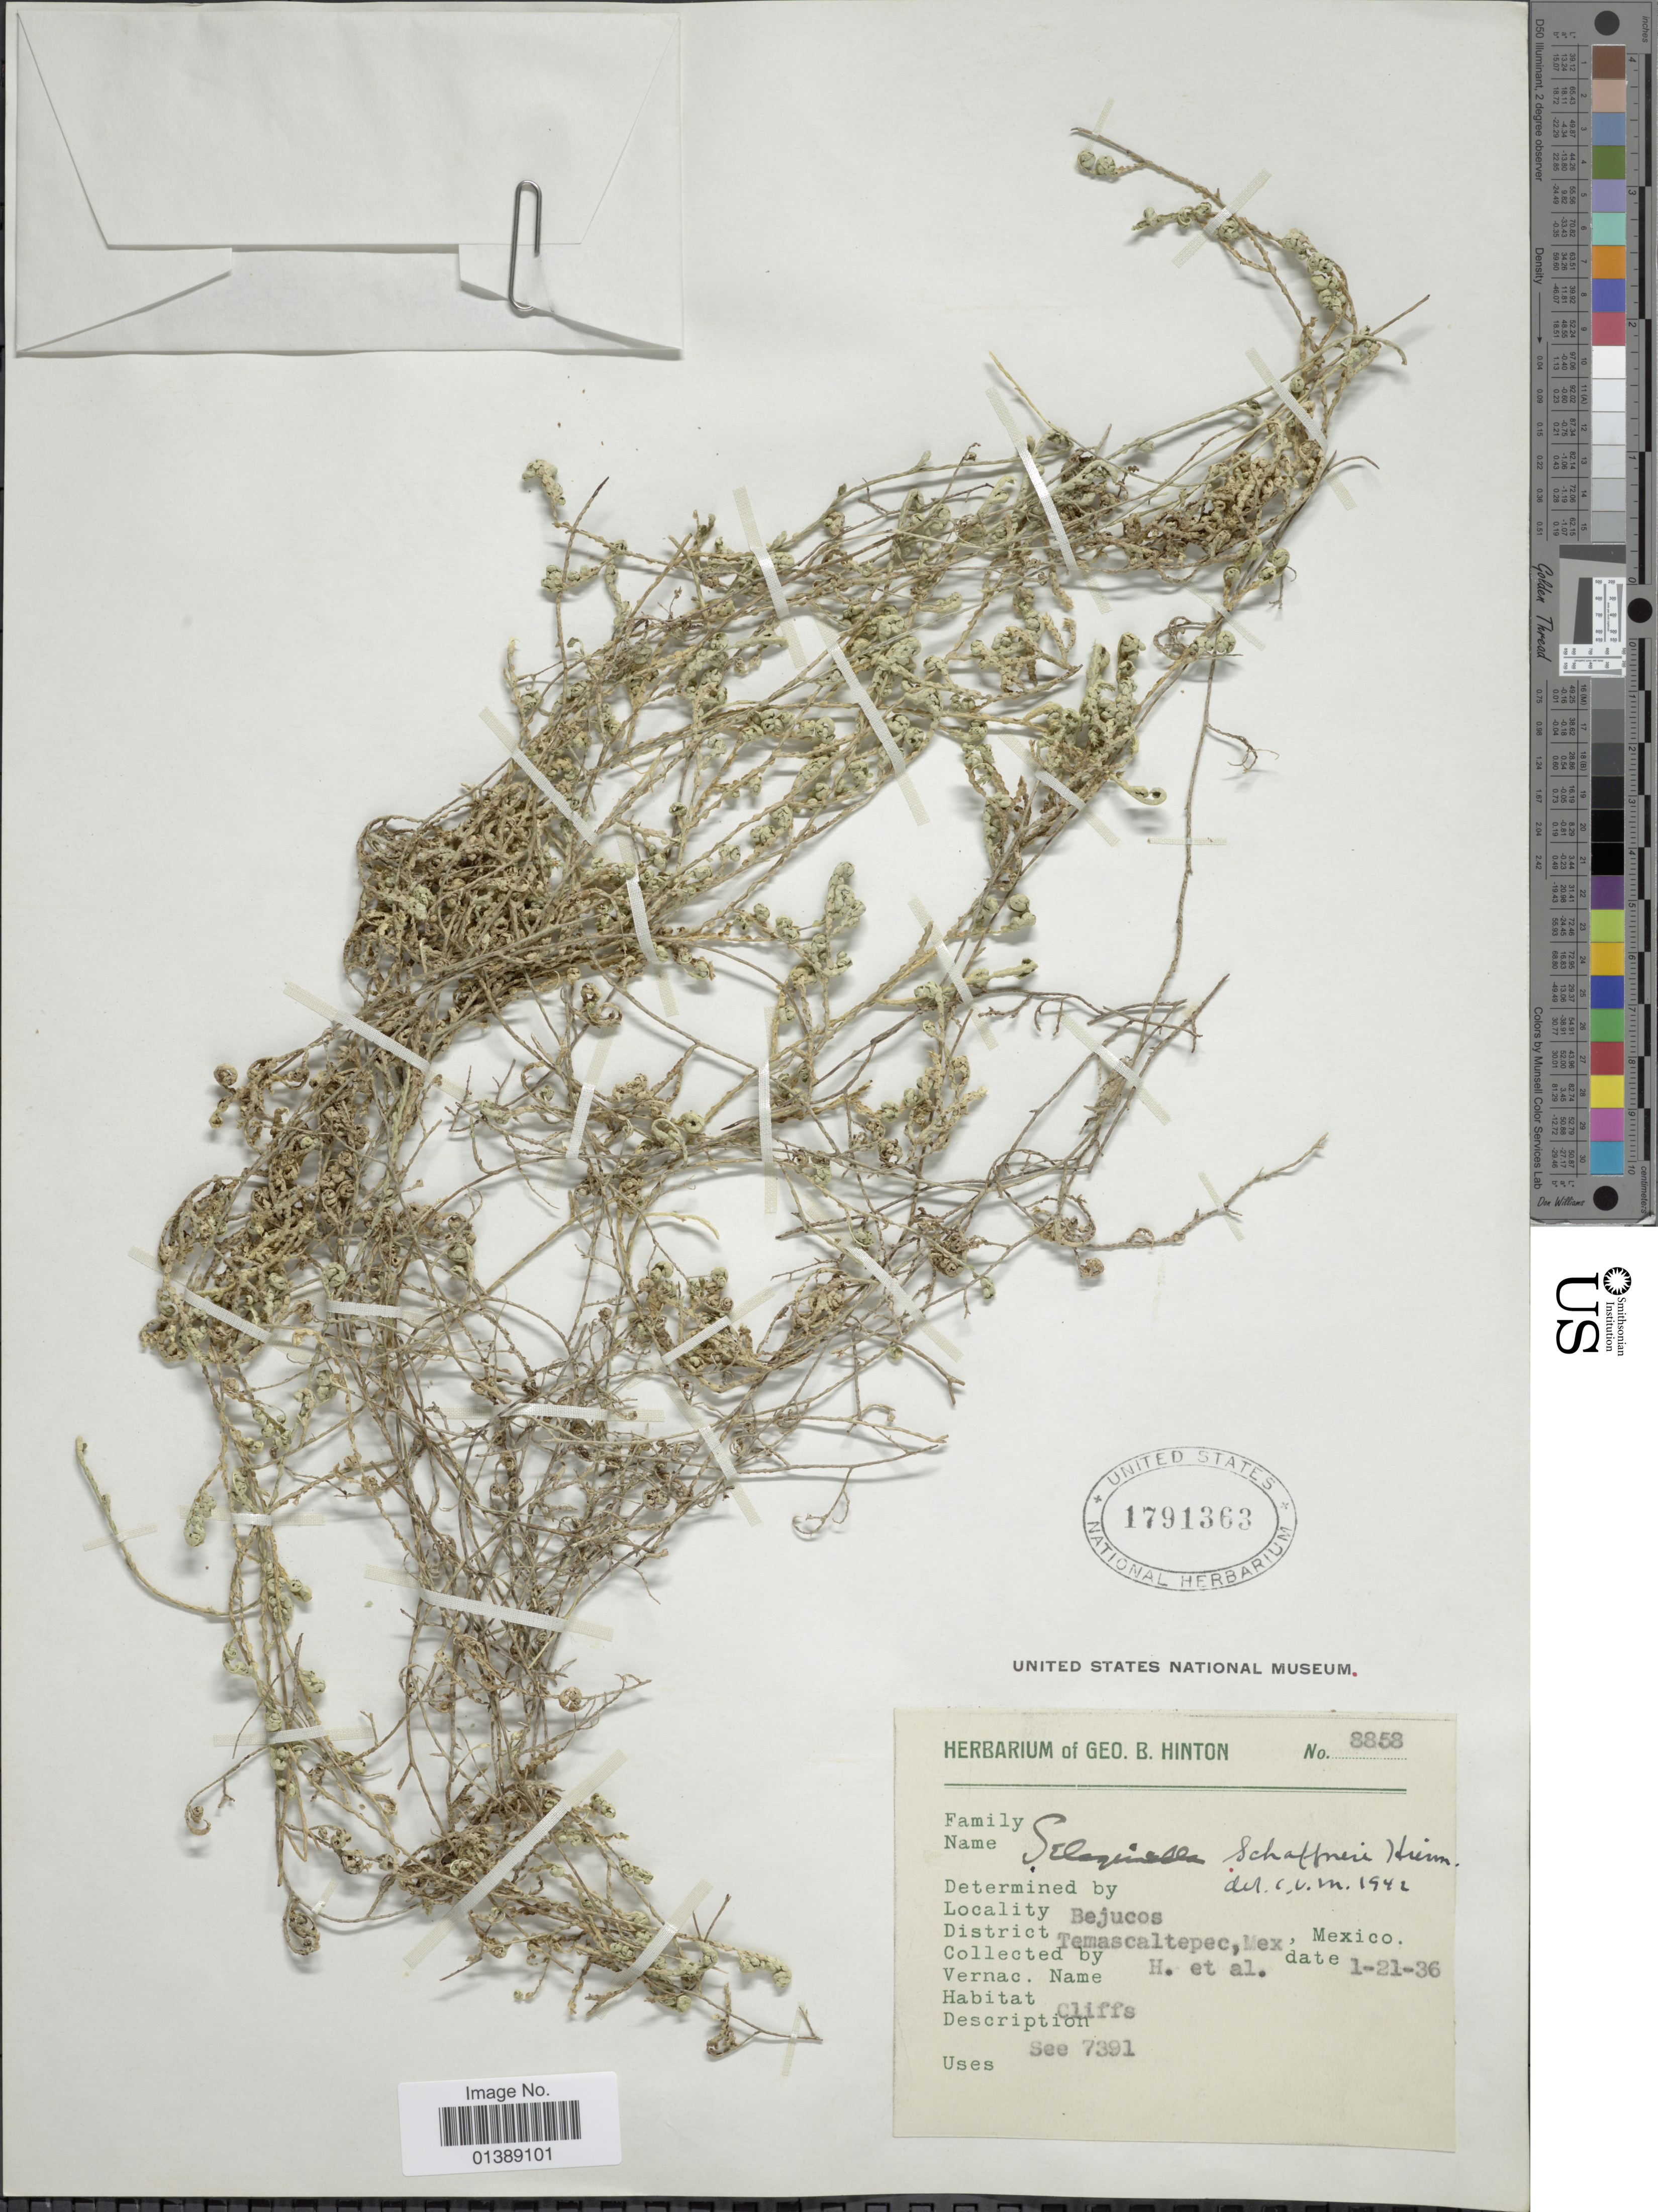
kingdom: Plantae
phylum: Tracheophyta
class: Lycopodiopsida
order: Selaginellales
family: Selaginellaceae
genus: Selaginella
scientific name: Selaginella schaffneri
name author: Hieron.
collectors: G. B. Hinton & et al.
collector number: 8858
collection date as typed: Transcribed d/m/y: 21/1/36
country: Mexico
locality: Bejucos, Temascaltepec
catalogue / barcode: US 1791363